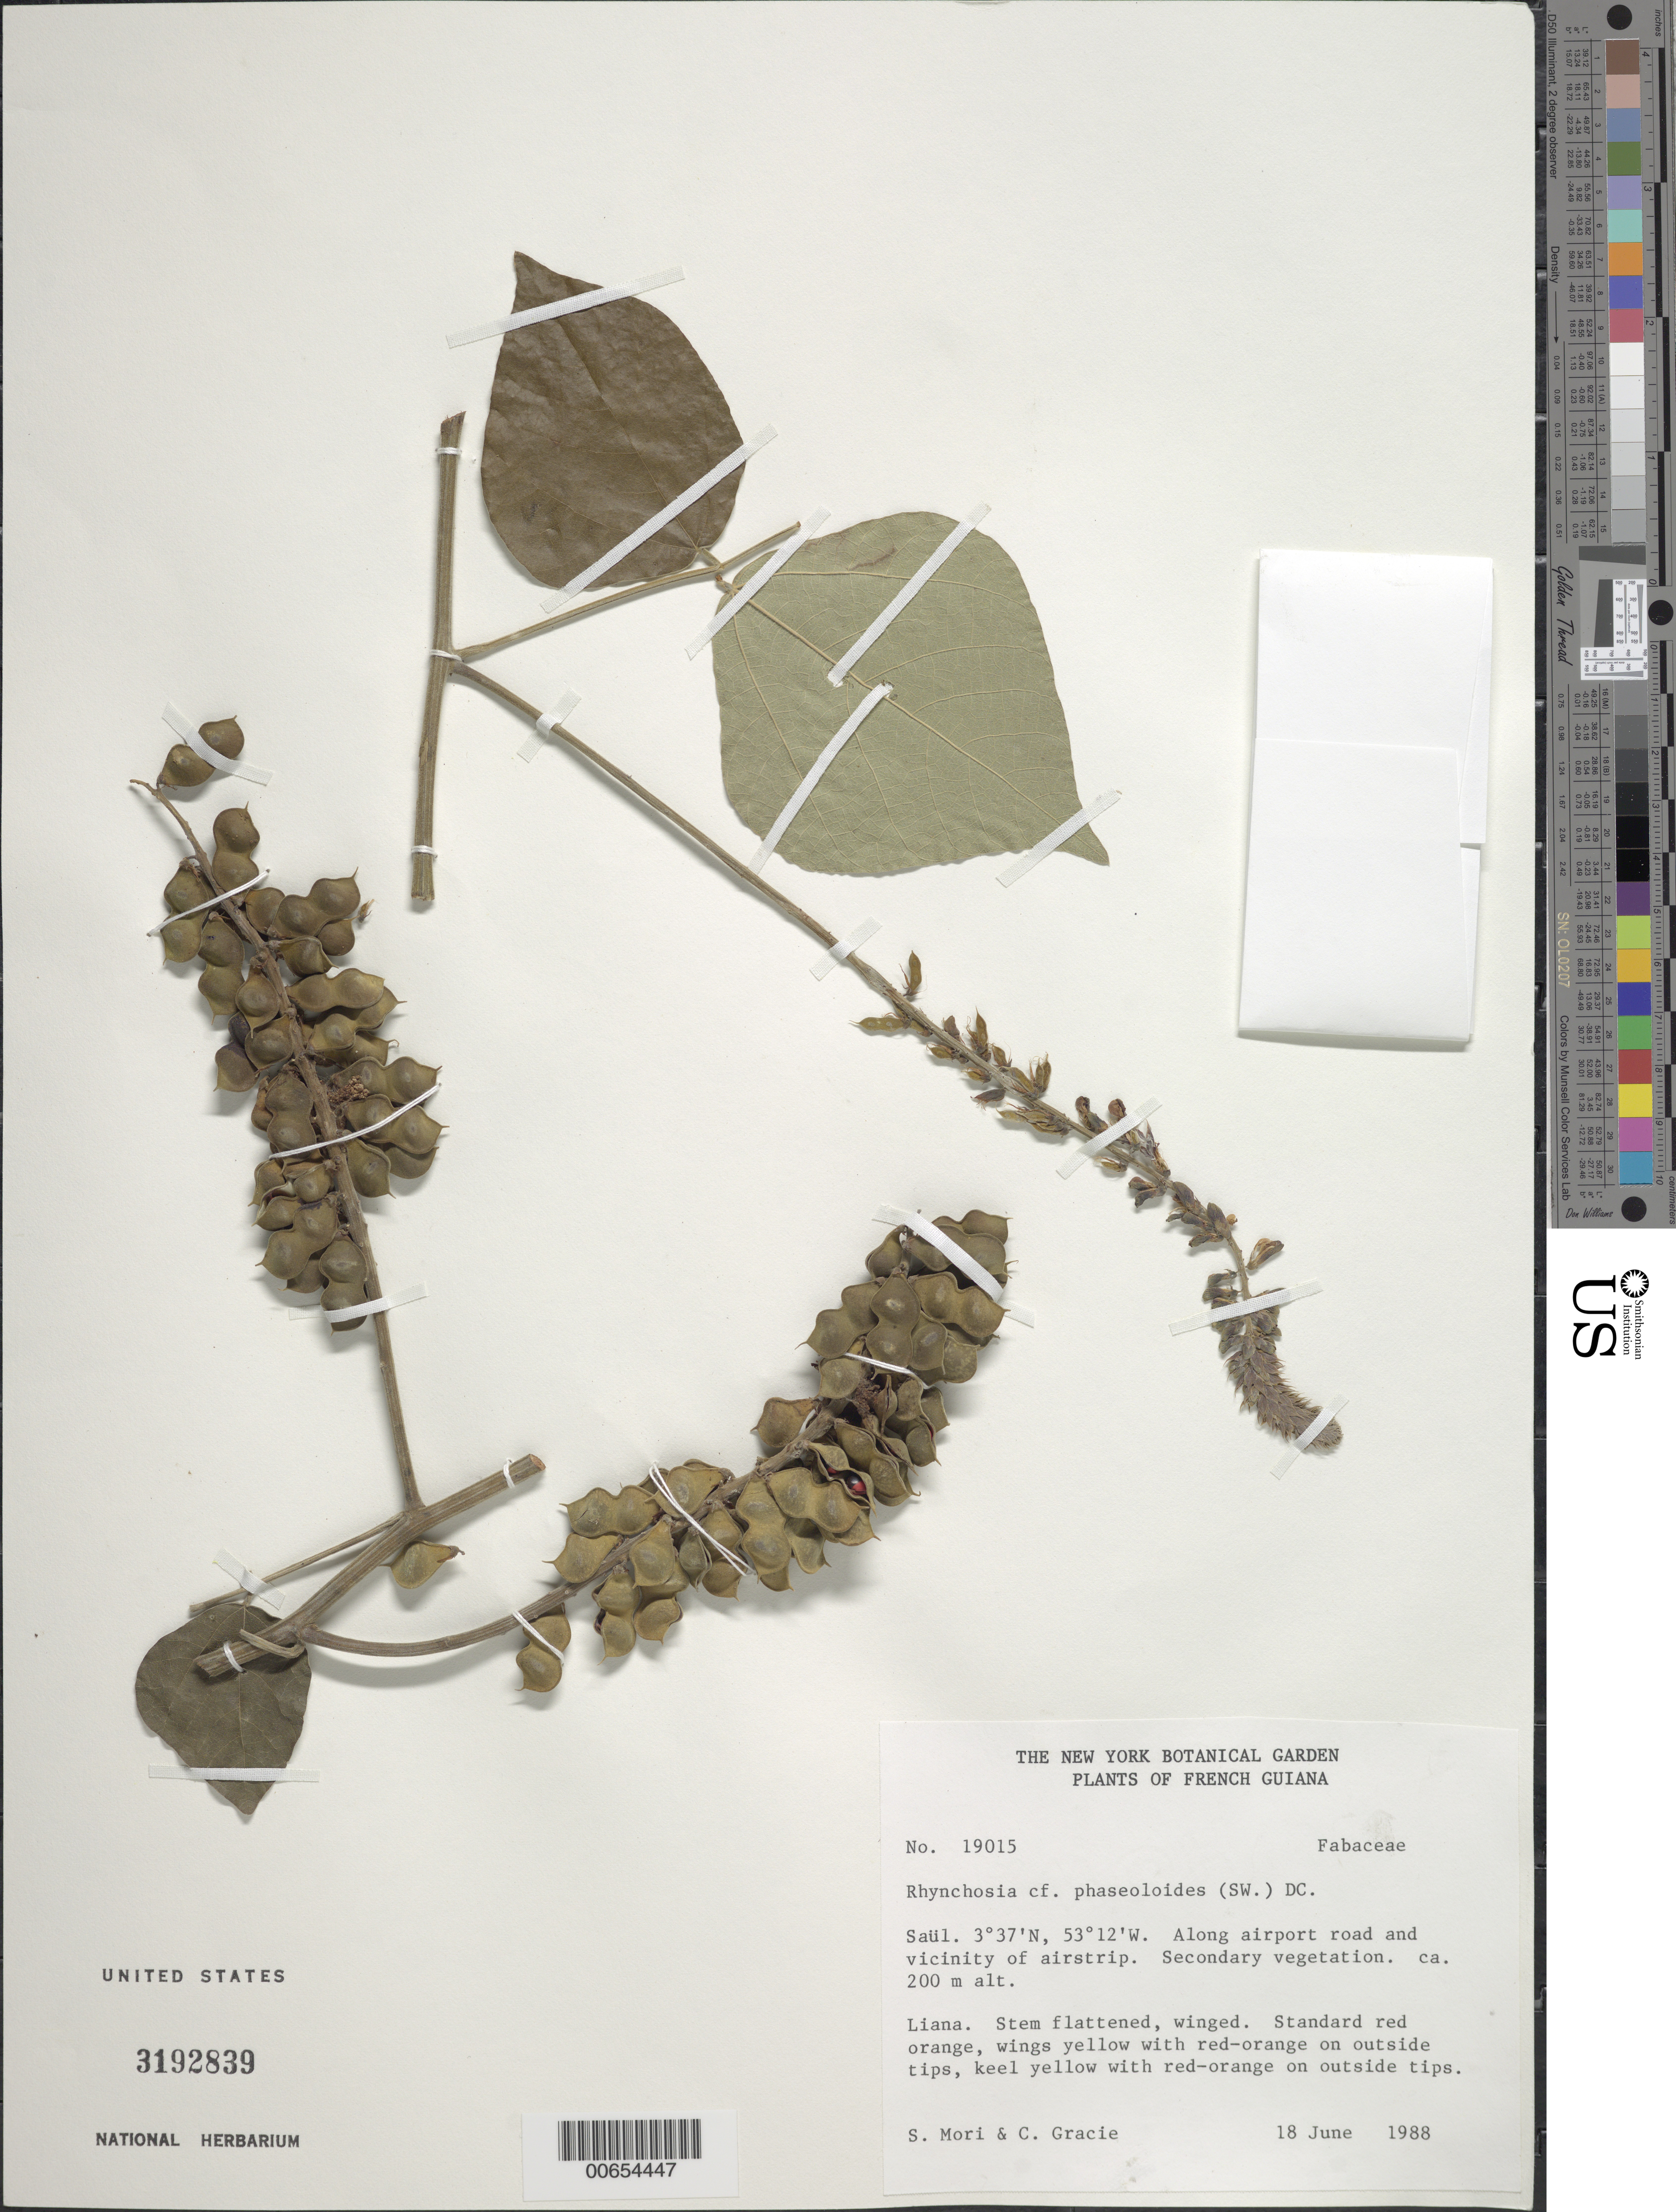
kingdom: Plantae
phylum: Tracheophyta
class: Magnoliopsida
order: Fabales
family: Fabaceae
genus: Rhynchosia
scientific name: Rhynchosia phaseoloides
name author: (Sw.) DC.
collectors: S. Mori & C. A. Gracie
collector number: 19015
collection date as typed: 18-Jun-88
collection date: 1988-06-18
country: French Guiana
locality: Saül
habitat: Secondary vegetation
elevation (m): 200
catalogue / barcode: US 3192839